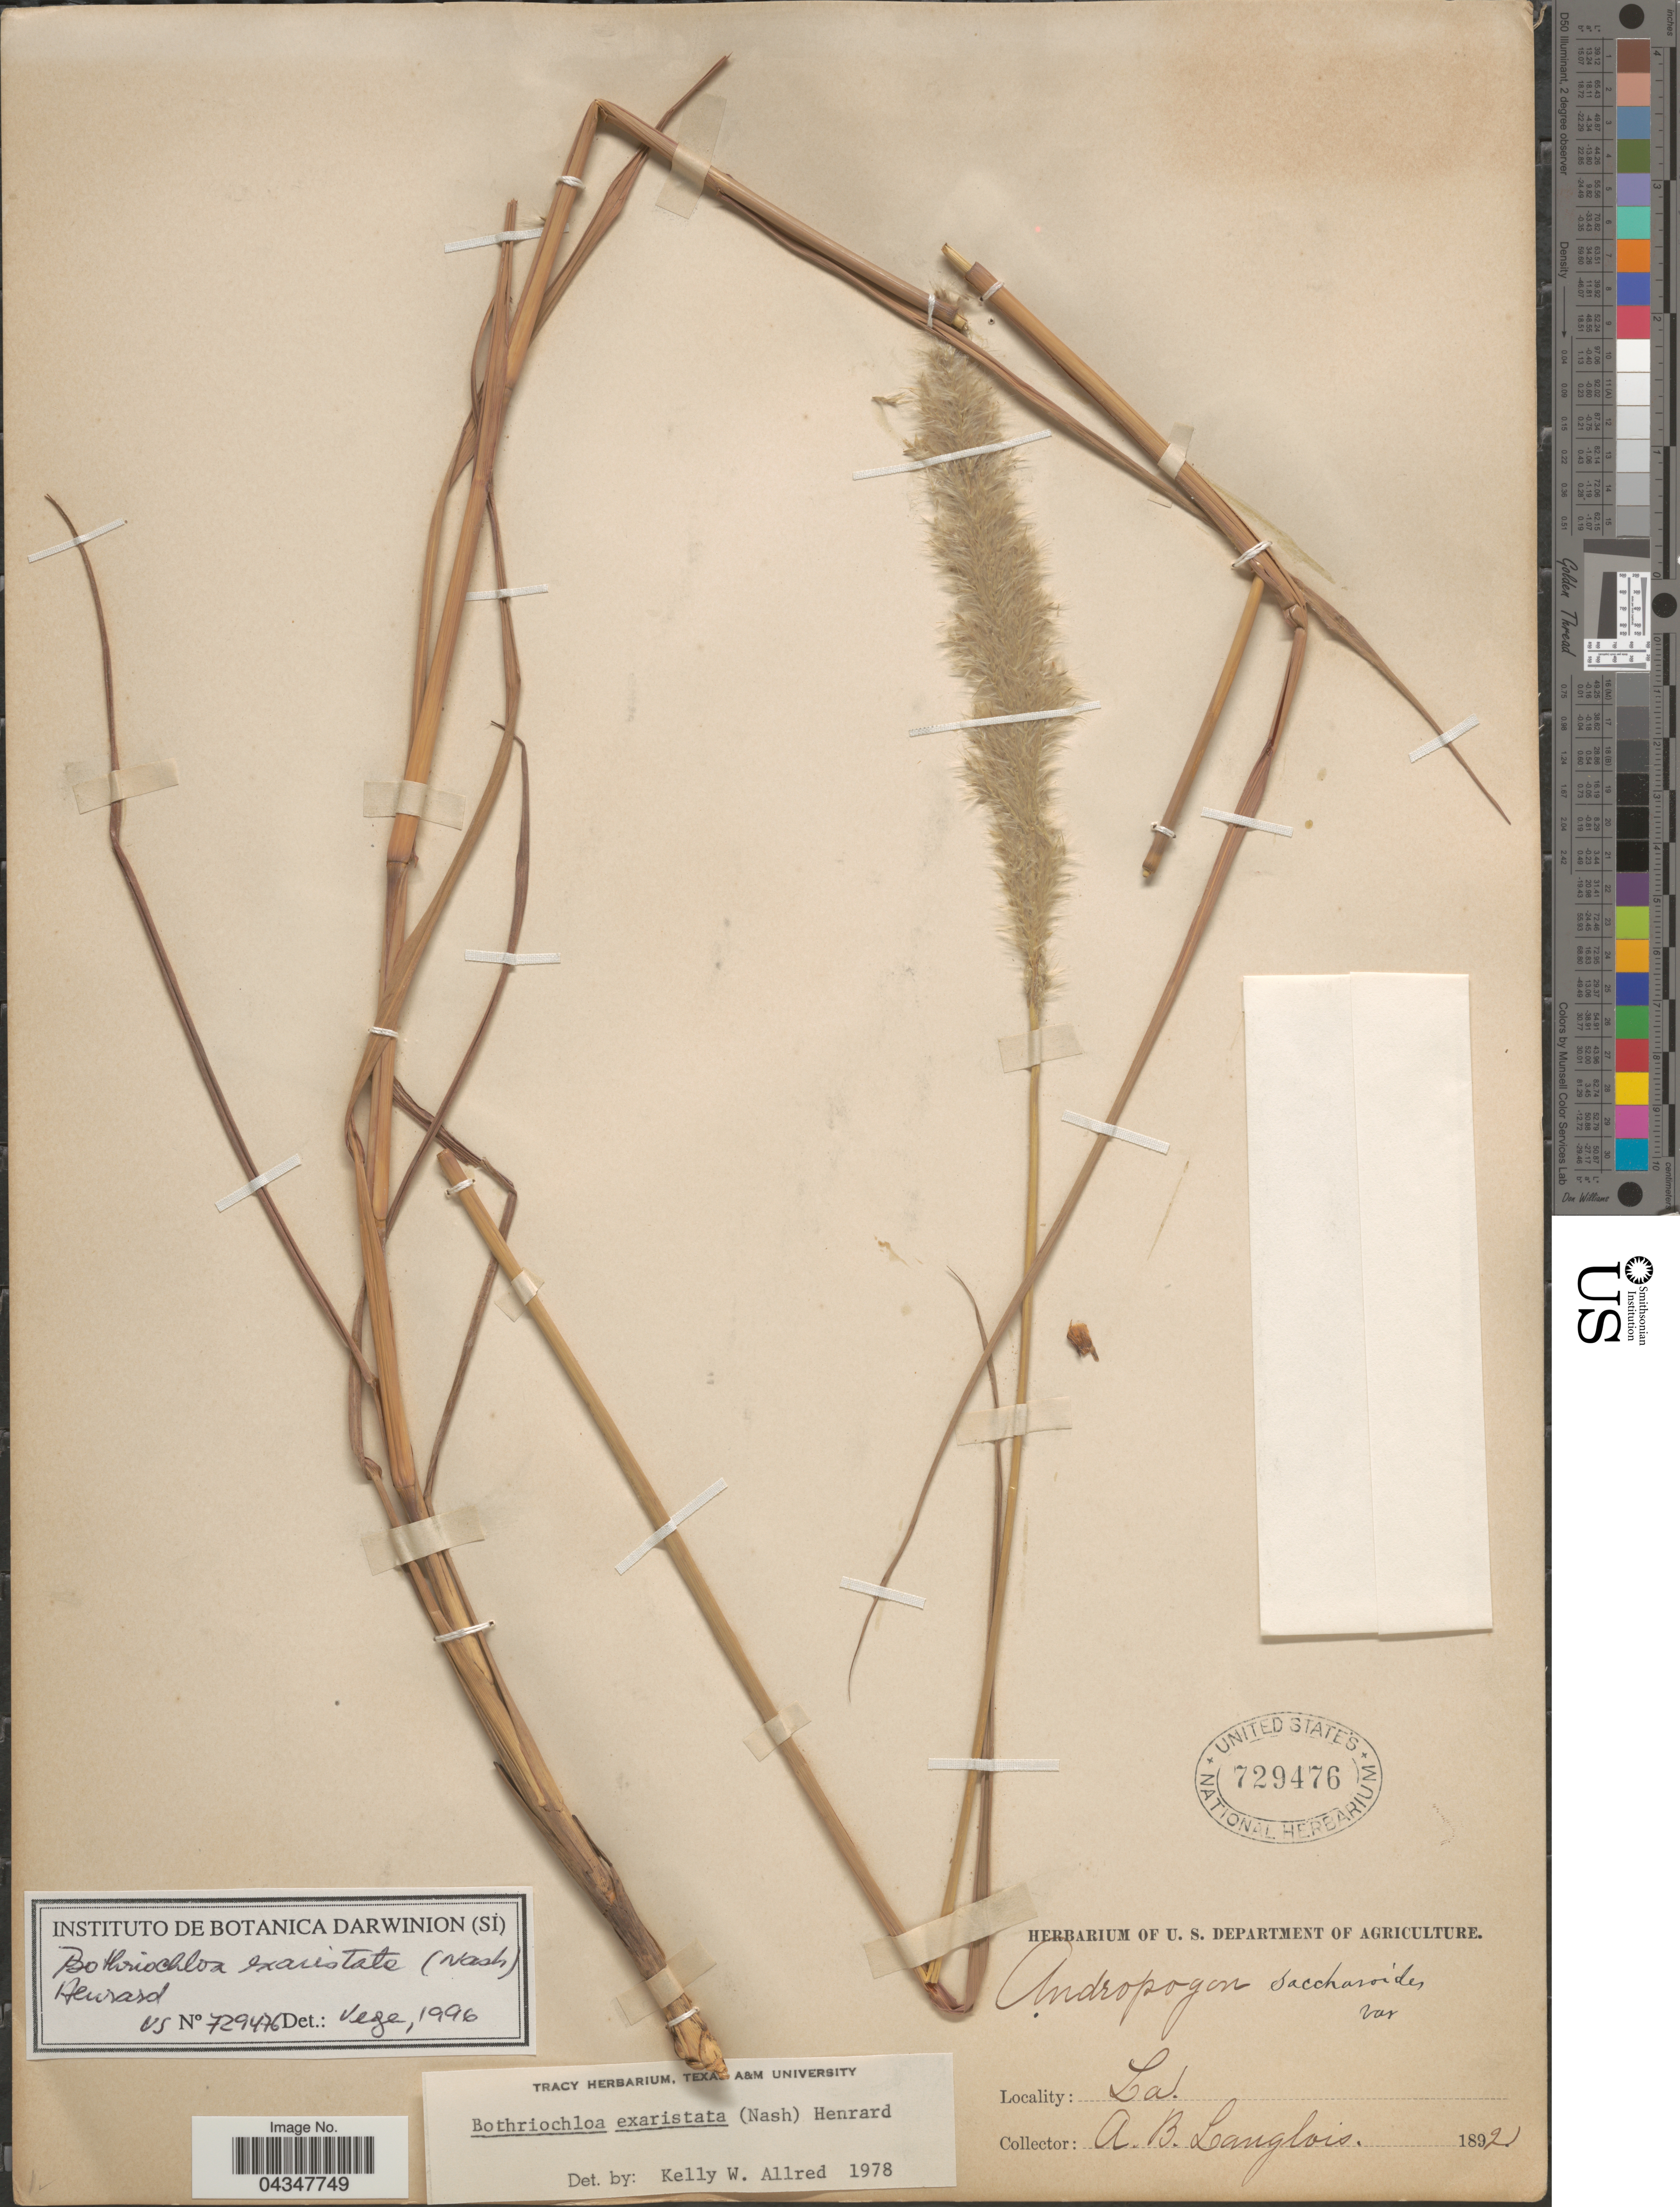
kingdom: Plantae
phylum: Tracheophyta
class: Liliopsida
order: Poales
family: Poaceae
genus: Bothriochloa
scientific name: Bothriochloa exaristata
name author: (Nash) Henr.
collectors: A. Langlois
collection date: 1892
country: United States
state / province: Louisiana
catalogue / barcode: US 729476